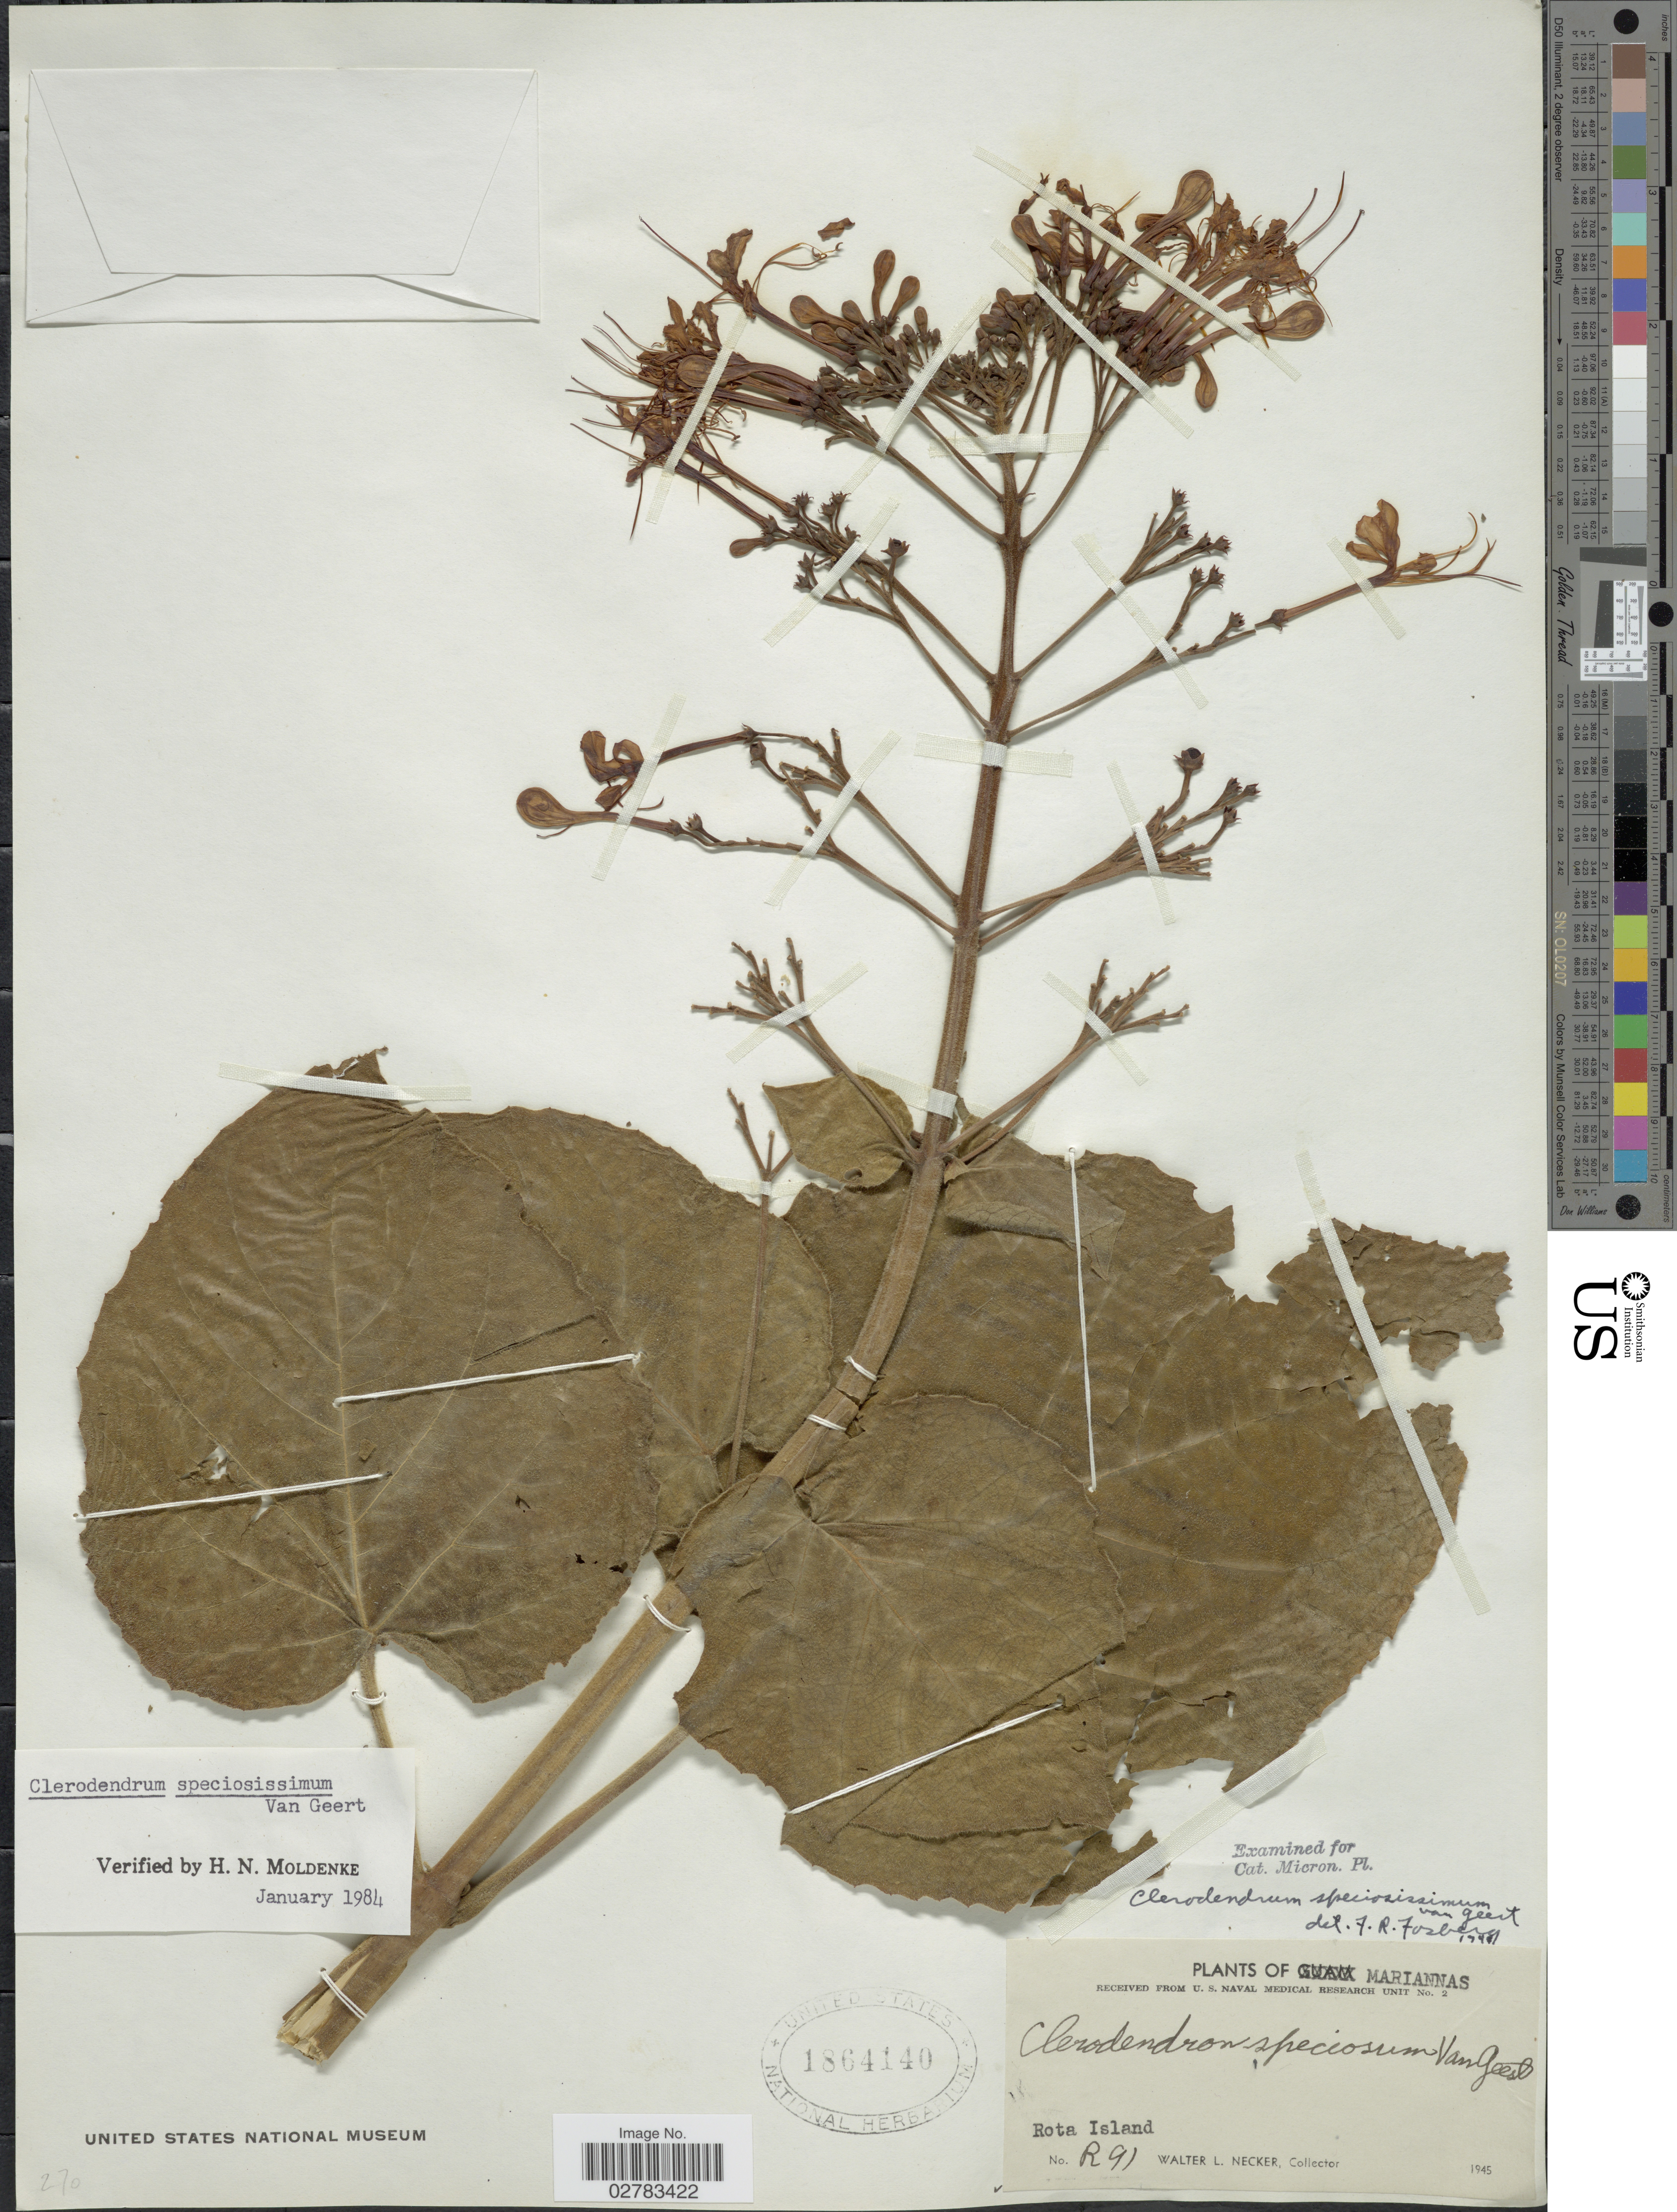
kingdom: Plantae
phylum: Tracheophyta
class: Magnoliopsida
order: Lamiales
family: Lamiaceae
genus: Clerodendrum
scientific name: Clerodendrum speciosissimum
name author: Drapiez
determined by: Wagner, W. L., (BOT), Smithsonian Institution - National Museum of Natural History (UNITED STATES)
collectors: W. L. Necker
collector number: R 91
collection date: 1945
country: Northern Mariana Islands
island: Rota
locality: Rota Island.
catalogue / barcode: US 1864140